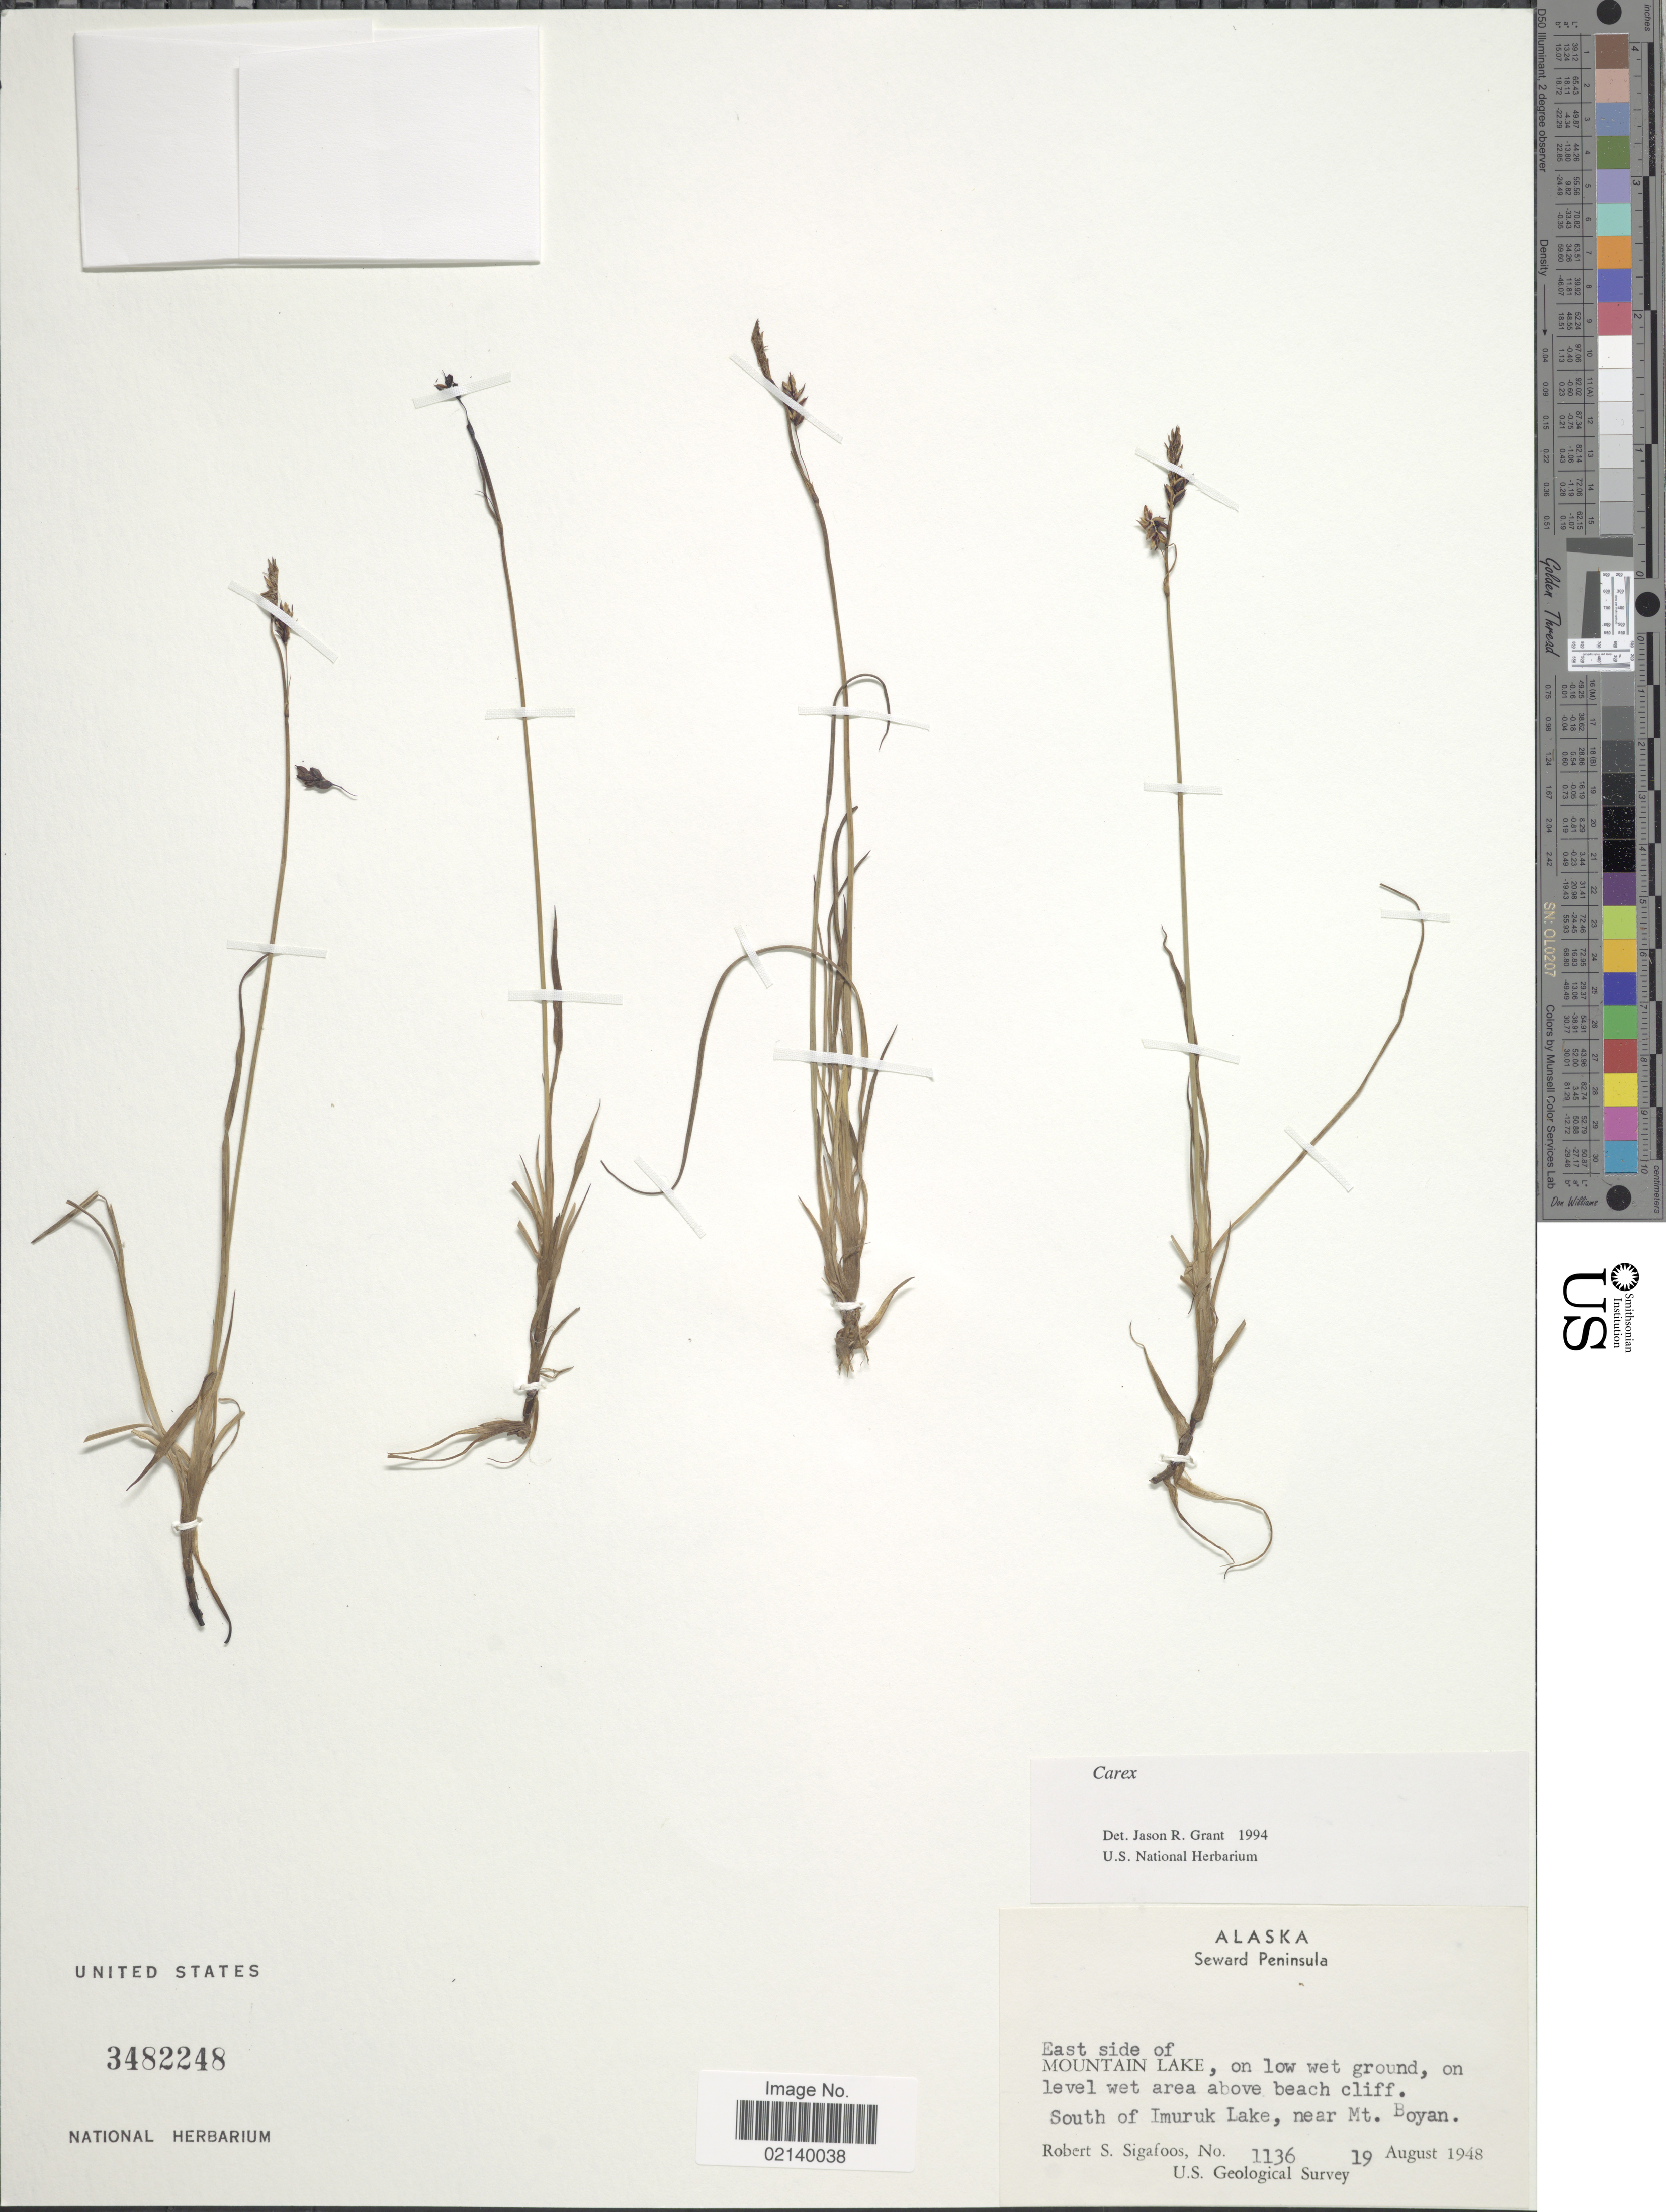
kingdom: Plantae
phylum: Tracheophyta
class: Liliopsida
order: Poales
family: Cyperaceae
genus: Carex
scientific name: Carex sp.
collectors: R. Sigafoos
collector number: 1136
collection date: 1948-08-19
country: United States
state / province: Alaska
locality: Seward Peninsula, east side of Mountain Lake, on low wet ground, on level wet area above beach cliff, South of Imuruk Lake, near Mt. Boyan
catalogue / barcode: US 3482248